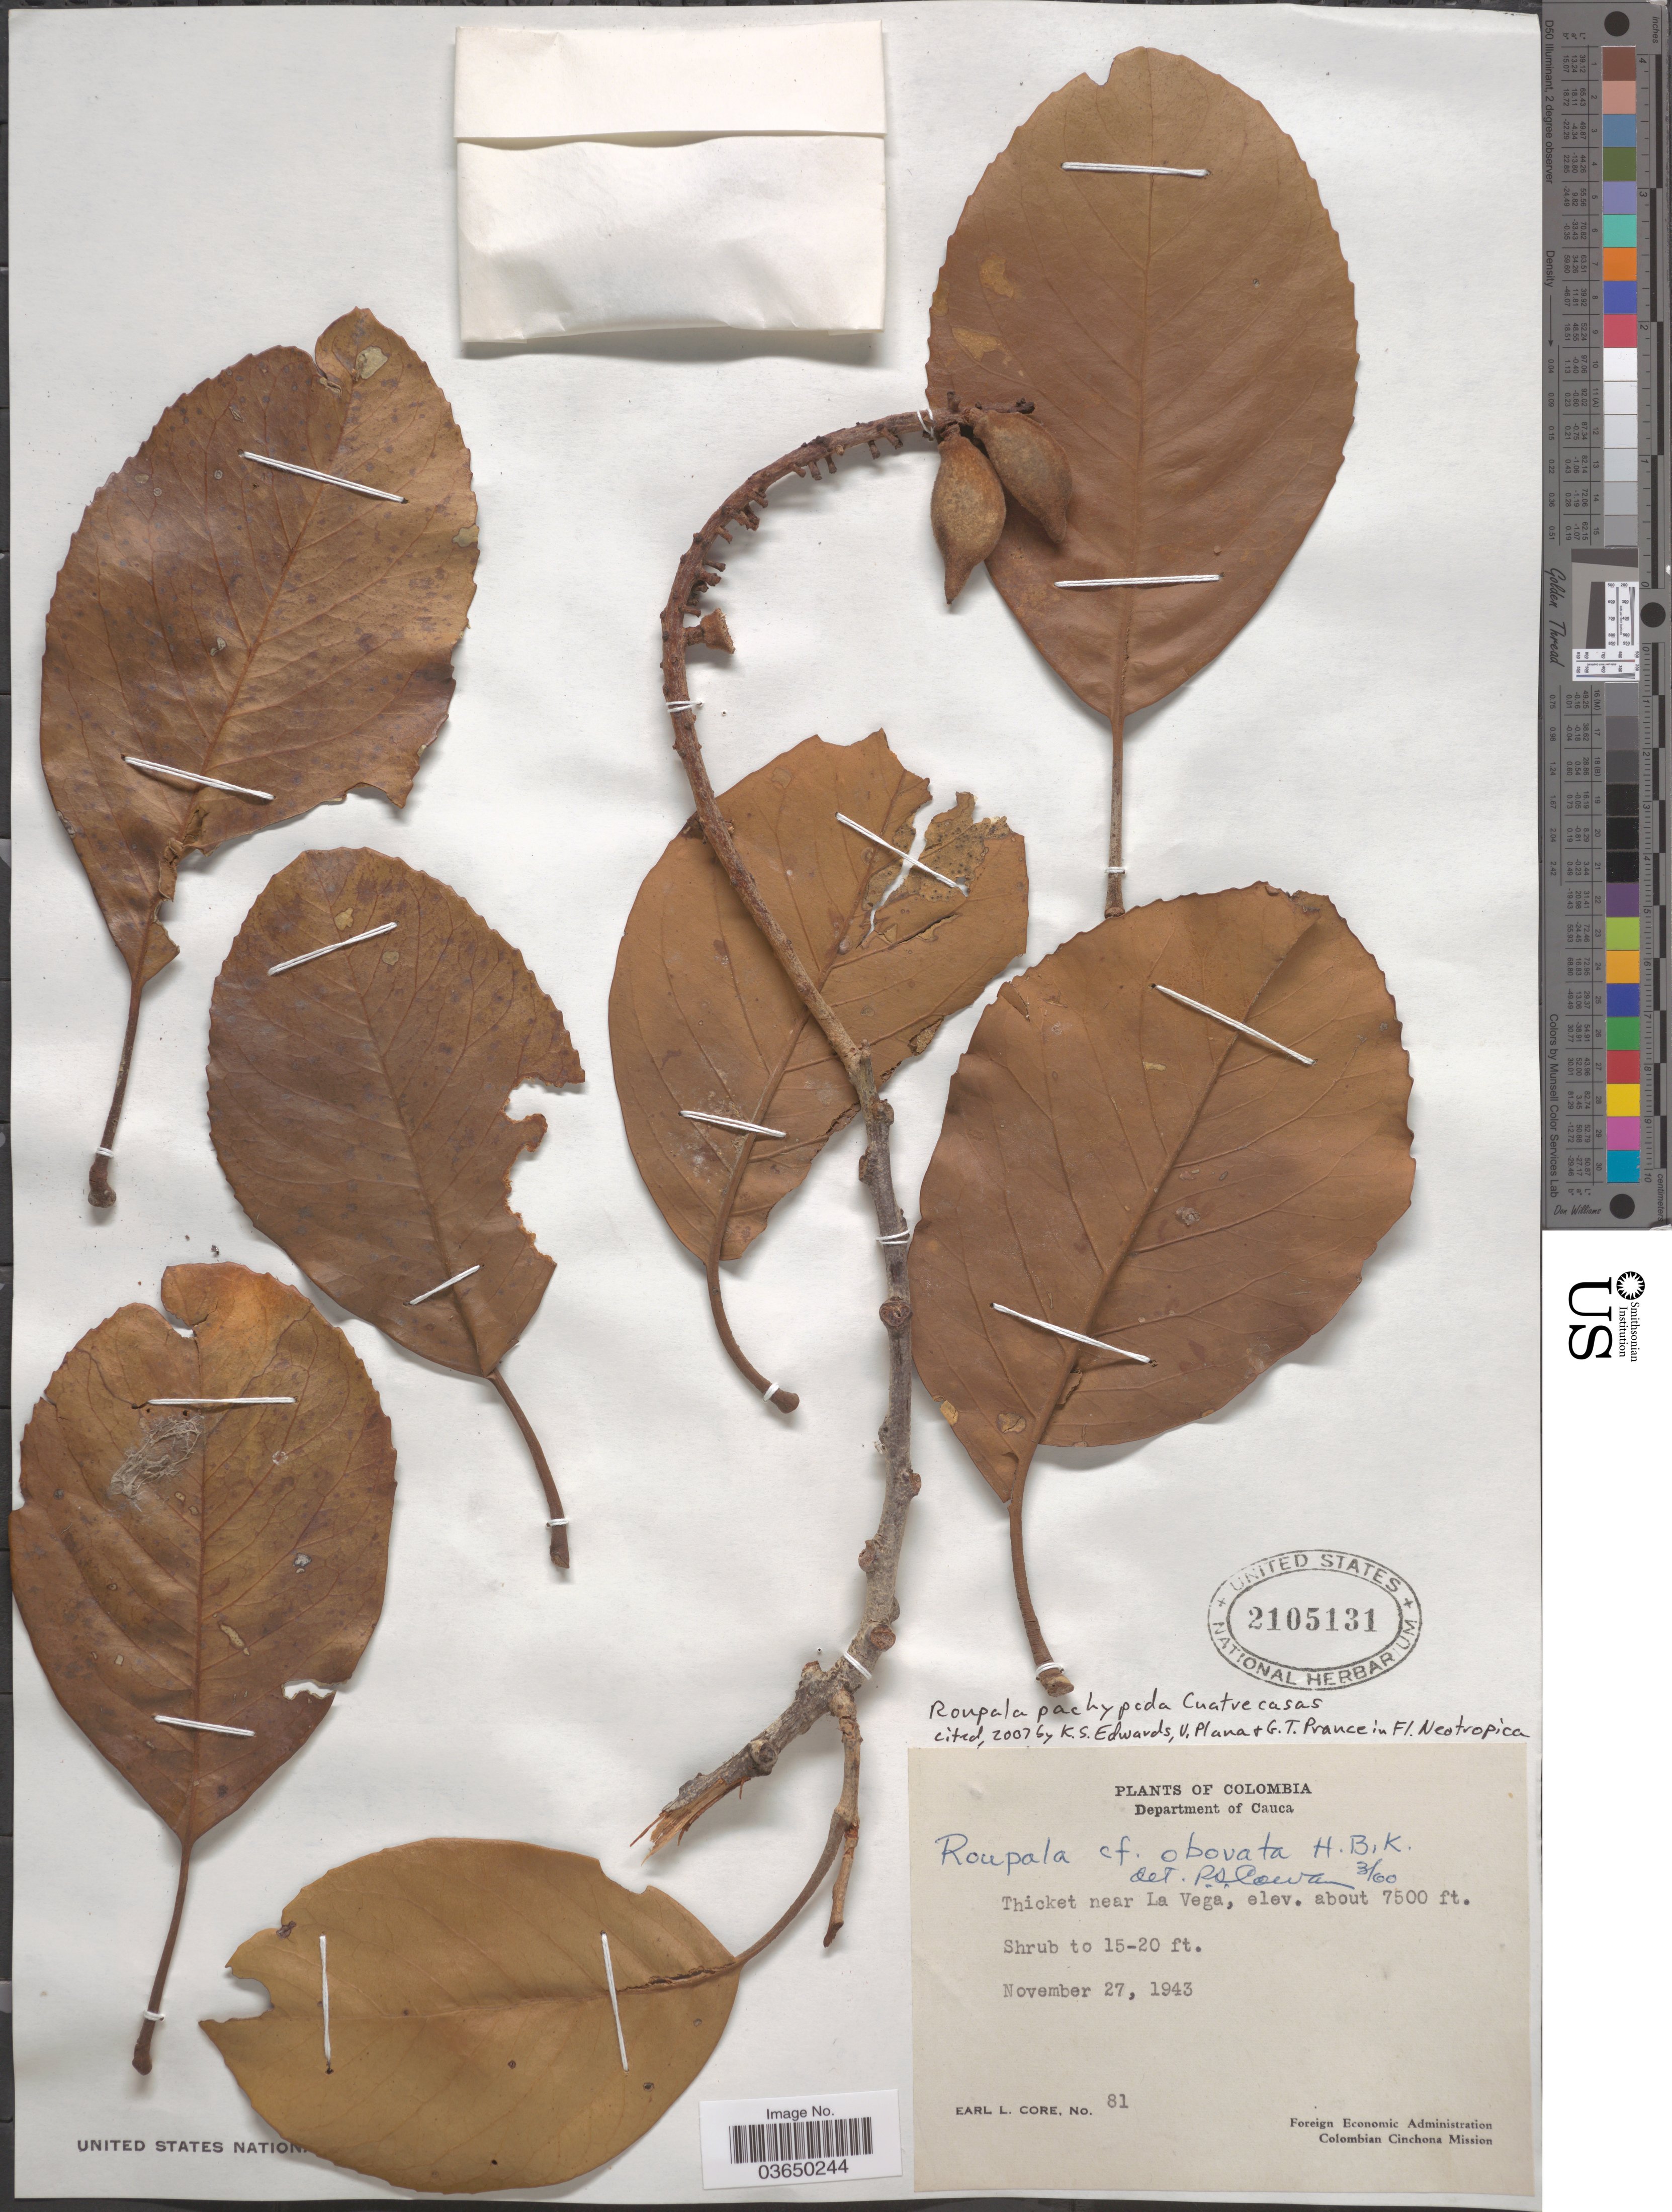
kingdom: Plantae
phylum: Tracheophyta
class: Magnoliopsida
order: Proteales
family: Proteaceae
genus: Roupala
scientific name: Roupala pachypoda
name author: Cuatrec.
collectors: E. L. Core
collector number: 81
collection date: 1943-11-27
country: Colombia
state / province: Cauca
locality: Department of Cauca. Thicket near La Vega.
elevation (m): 2286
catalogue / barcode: US 2105131